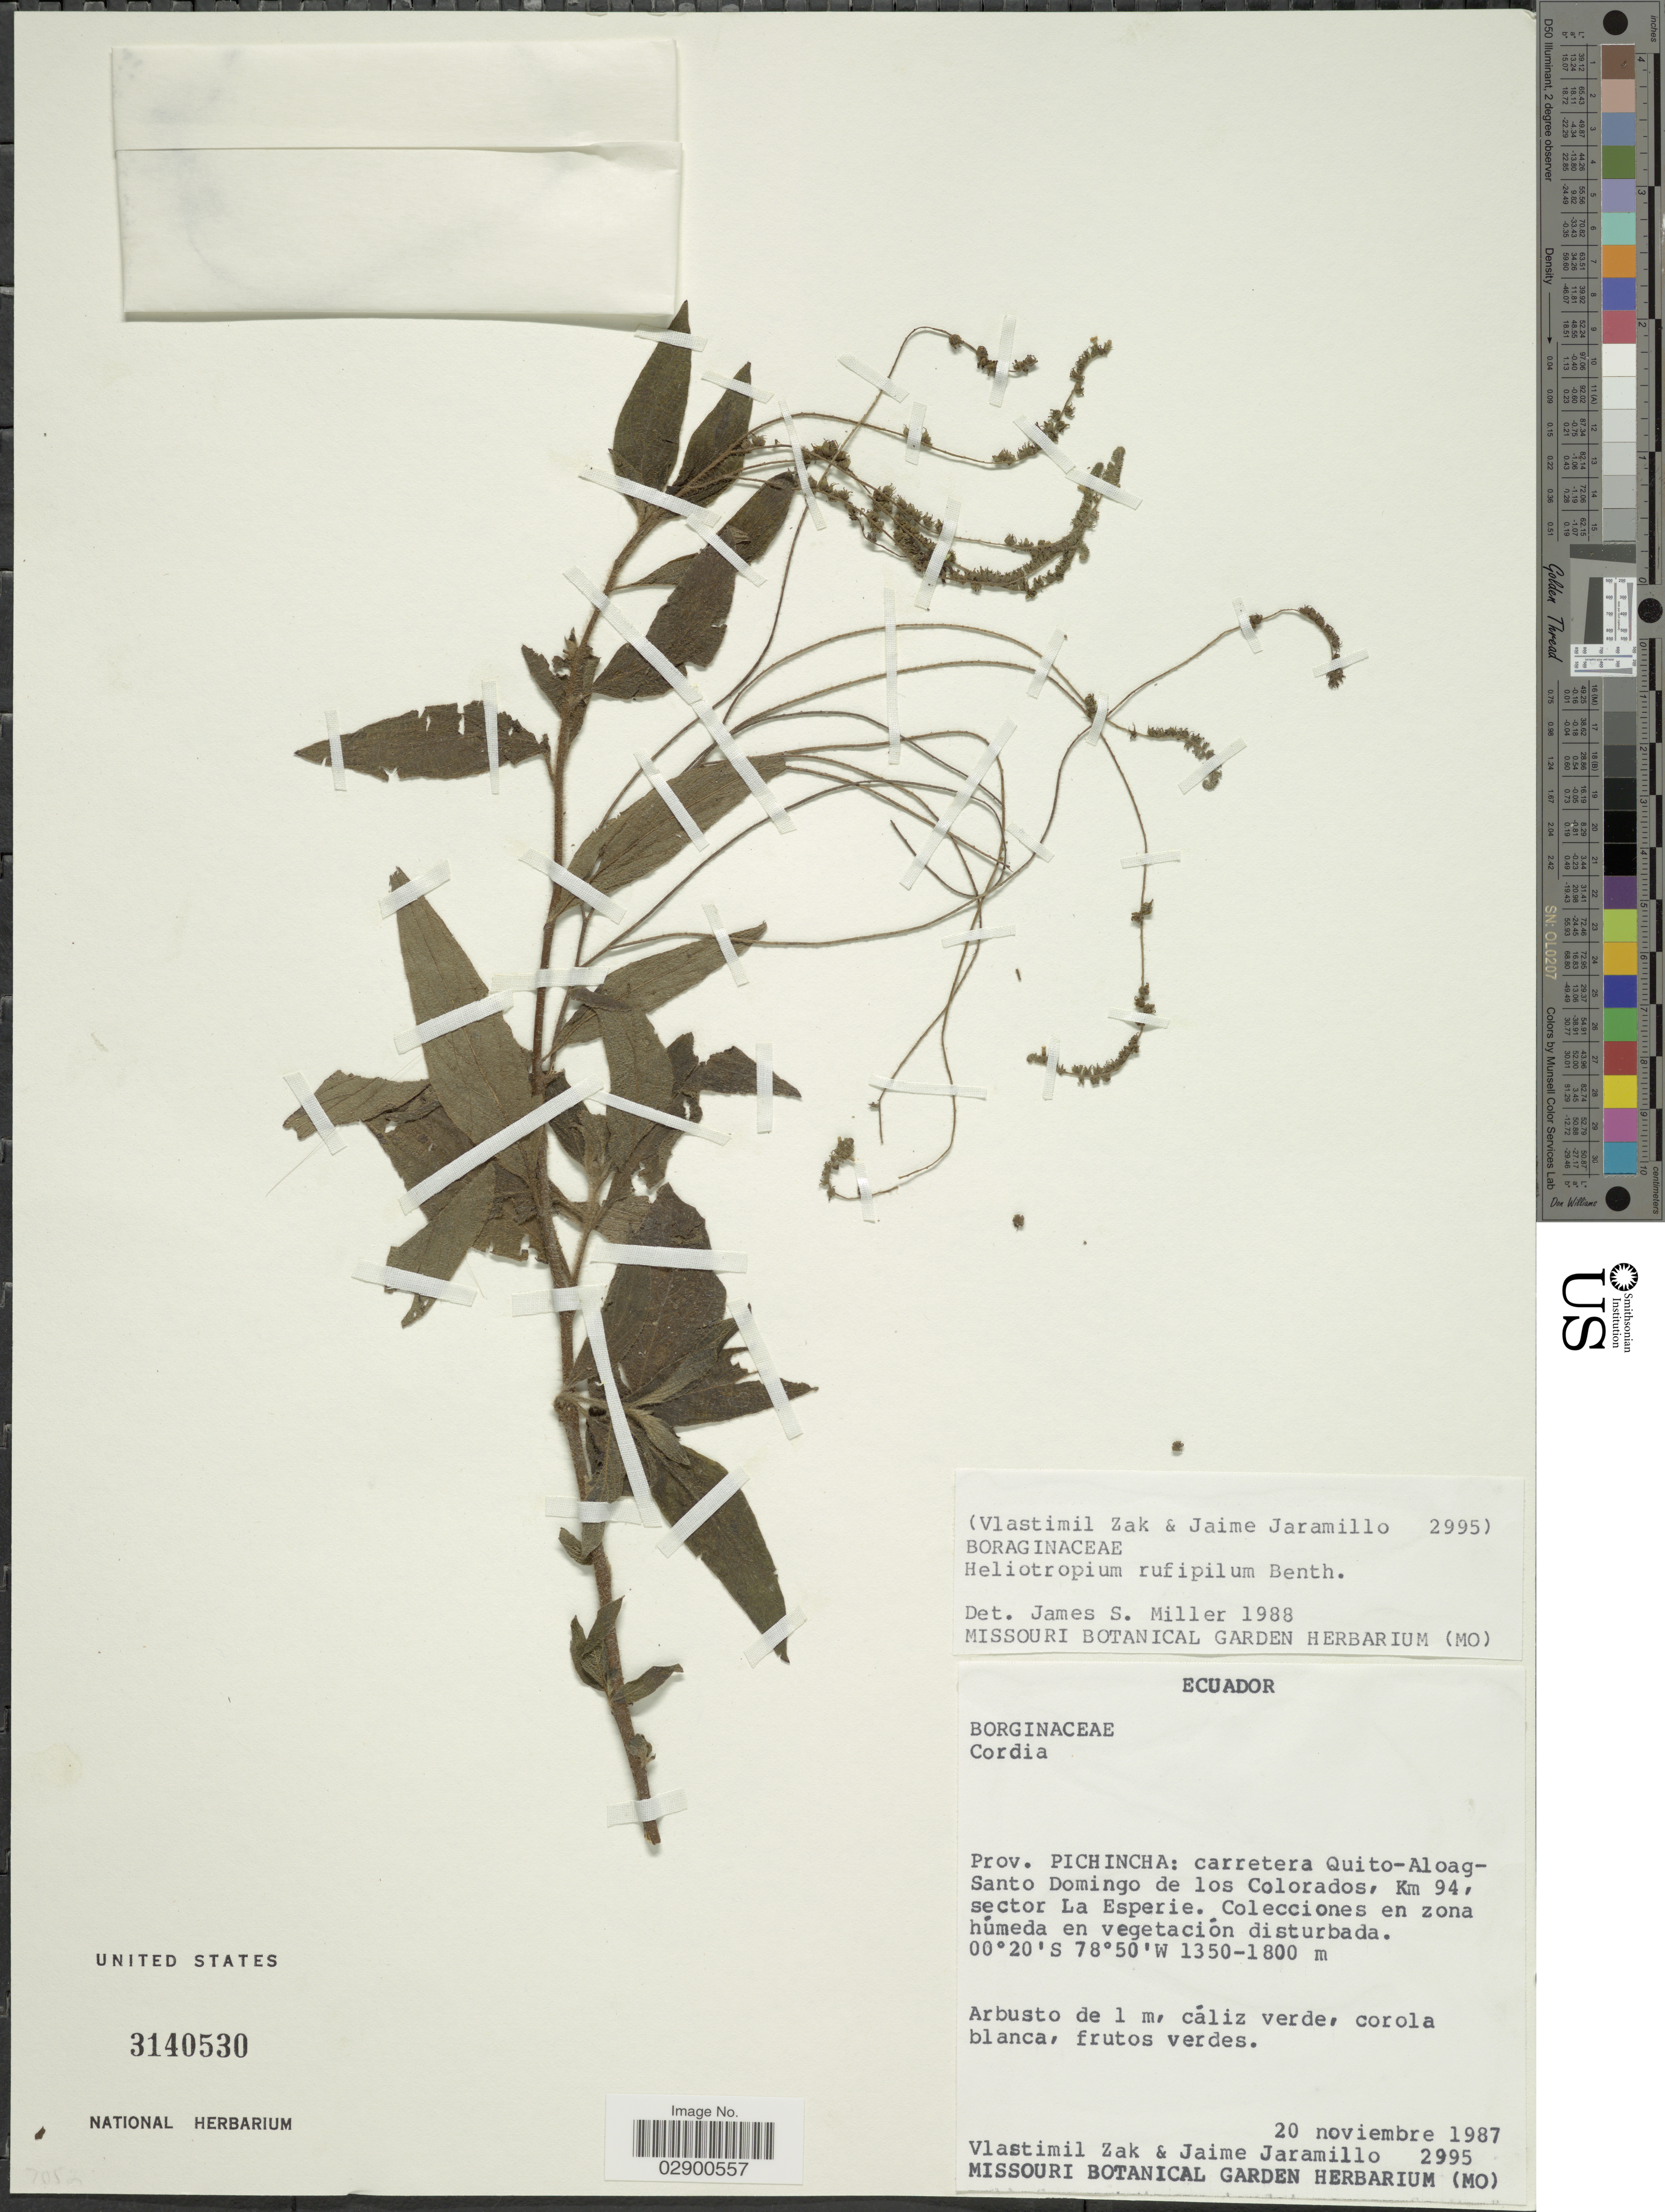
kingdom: Plantae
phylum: Tracheophyta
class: Magnoliopsida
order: Boraginales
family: Heliotropiaceae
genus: Heliotropium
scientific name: Heliotropium rufipilum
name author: (Benth.) I.M. Johnst.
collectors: V. Zak & J. Jaramillo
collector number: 2995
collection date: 1987-11-20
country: Ecuador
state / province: Pichincha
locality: Carretera Quito-Aloag-Santo Domingo de los Colorados, Km 94, sector La Esperie.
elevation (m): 1350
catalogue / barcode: US 3140530